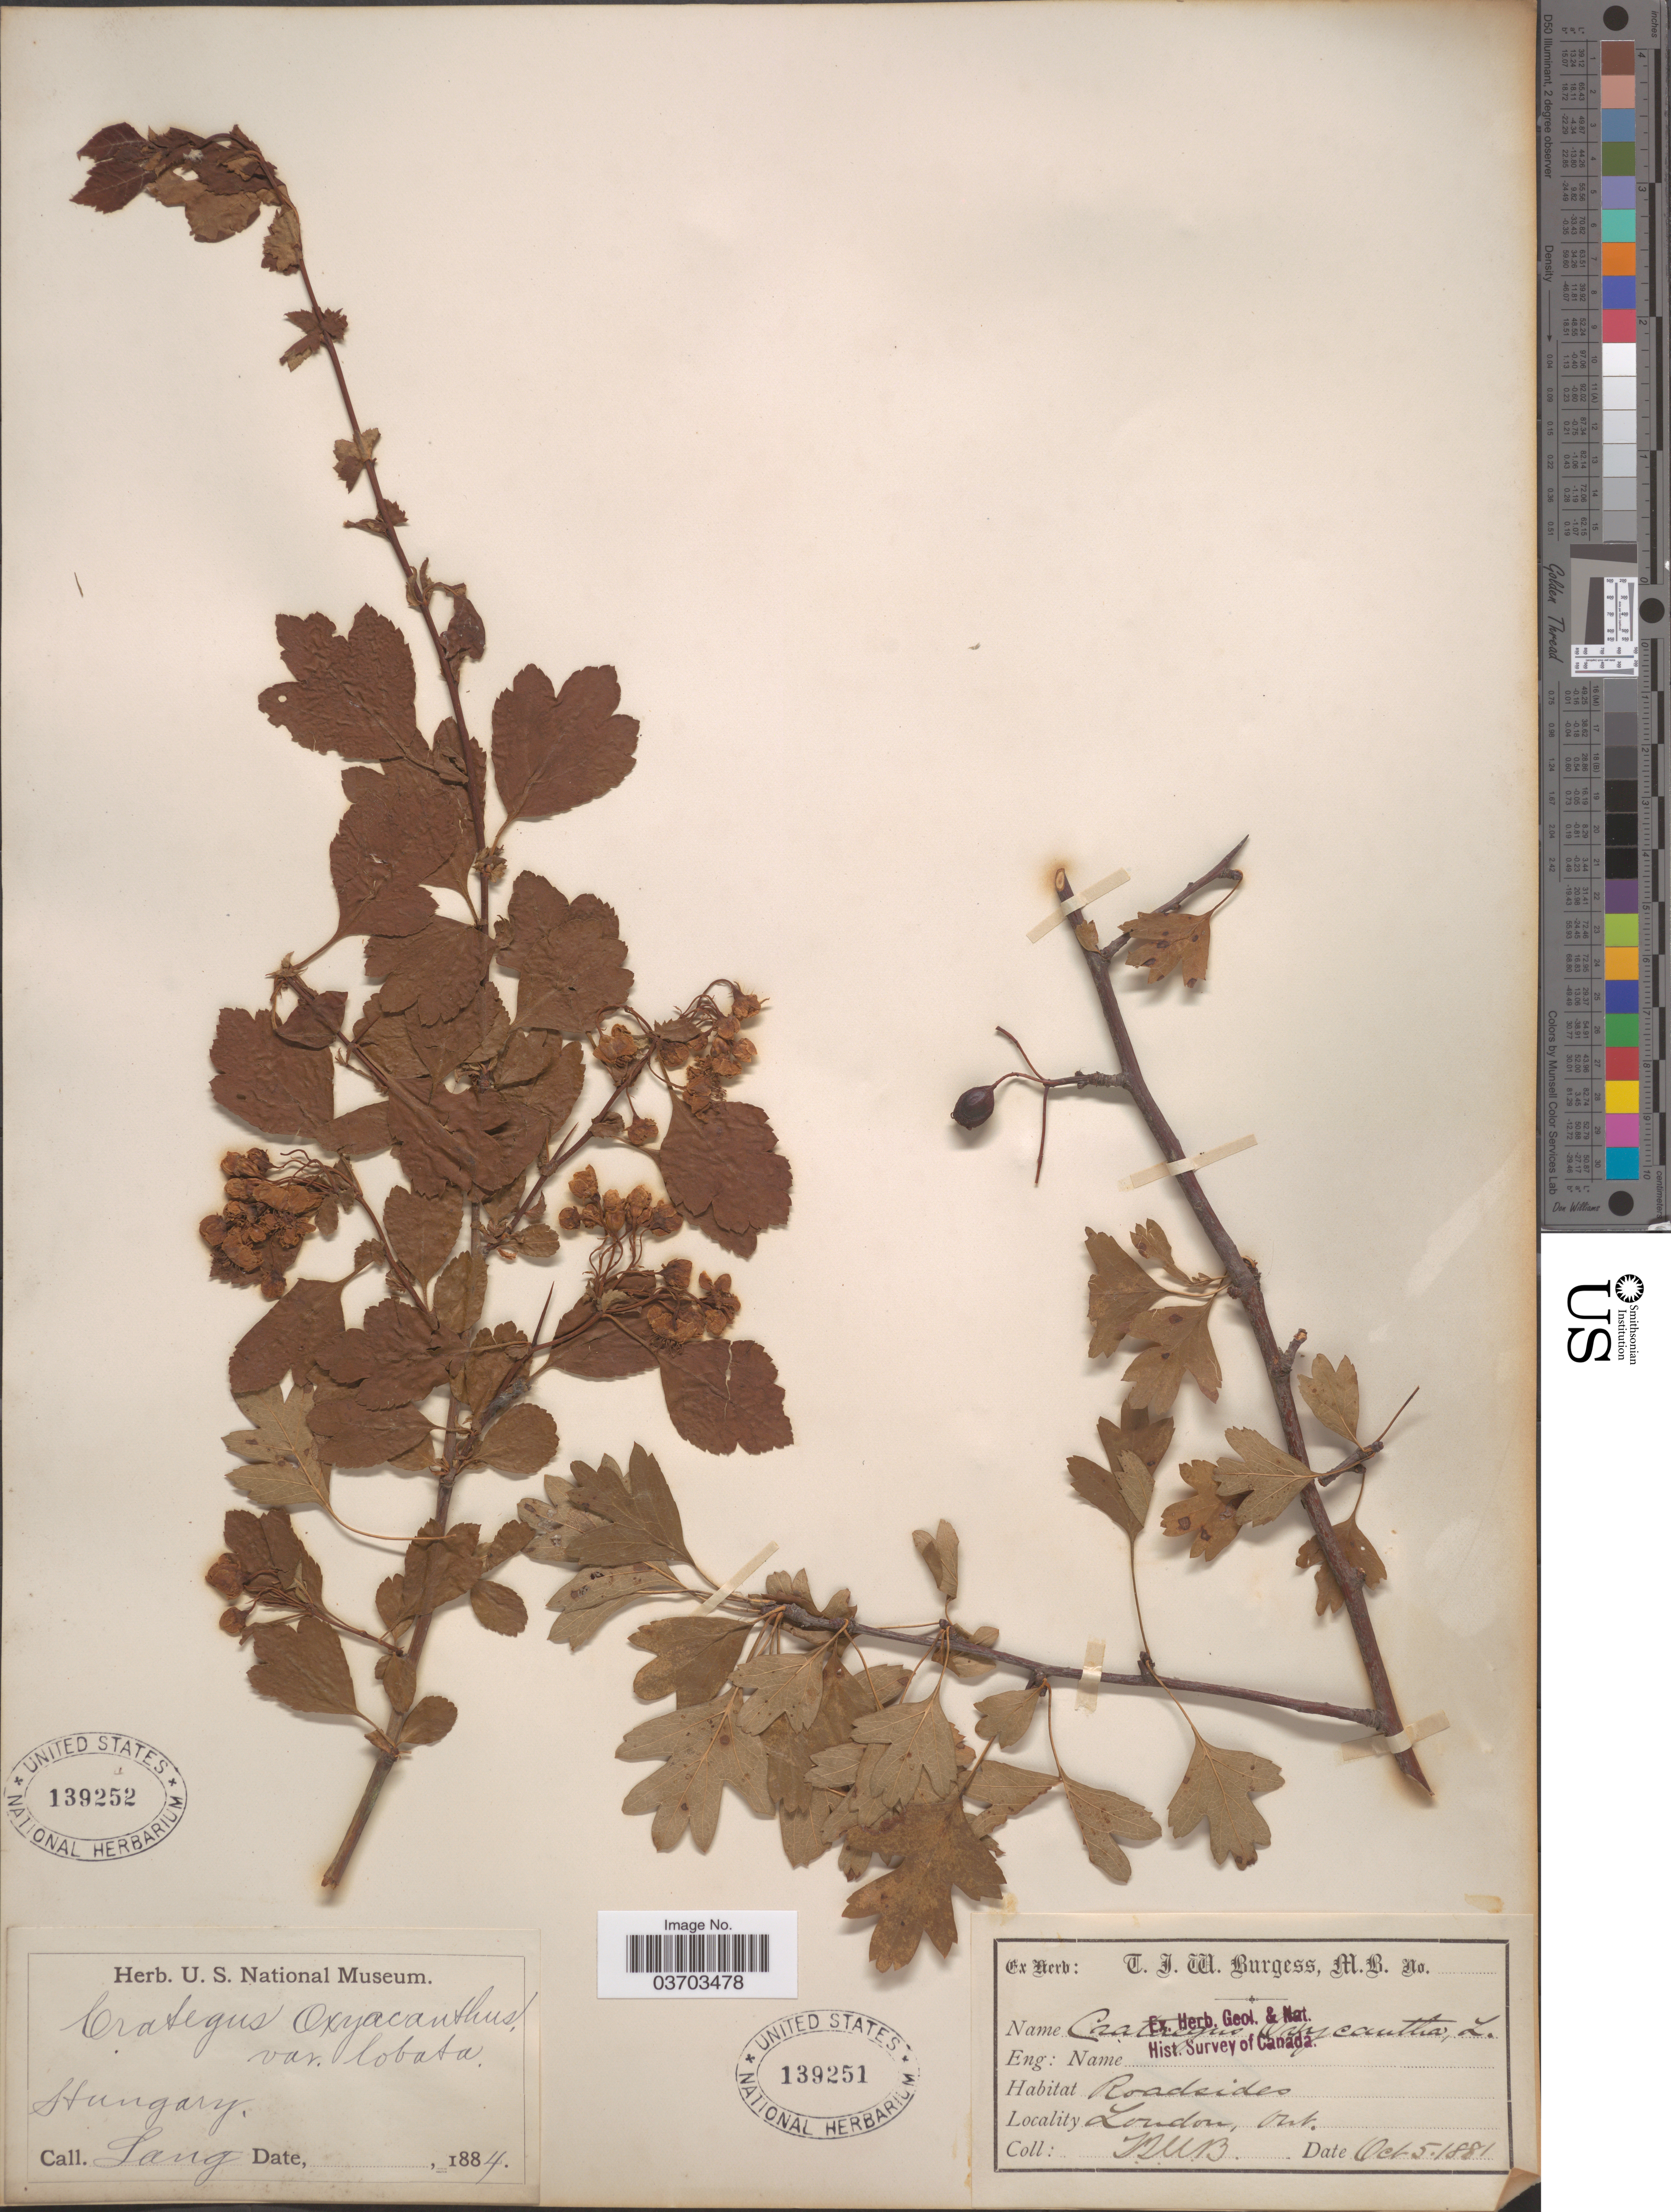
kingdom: Plantae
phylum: Tracheophyta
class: Magnoliopsida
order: Rosales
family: Rosaceae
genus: Crataegus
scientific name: Crataegus rhipidophylla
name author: Gand.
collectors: -- Lang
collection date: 1884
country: Hungary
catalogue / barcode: US 139252-2